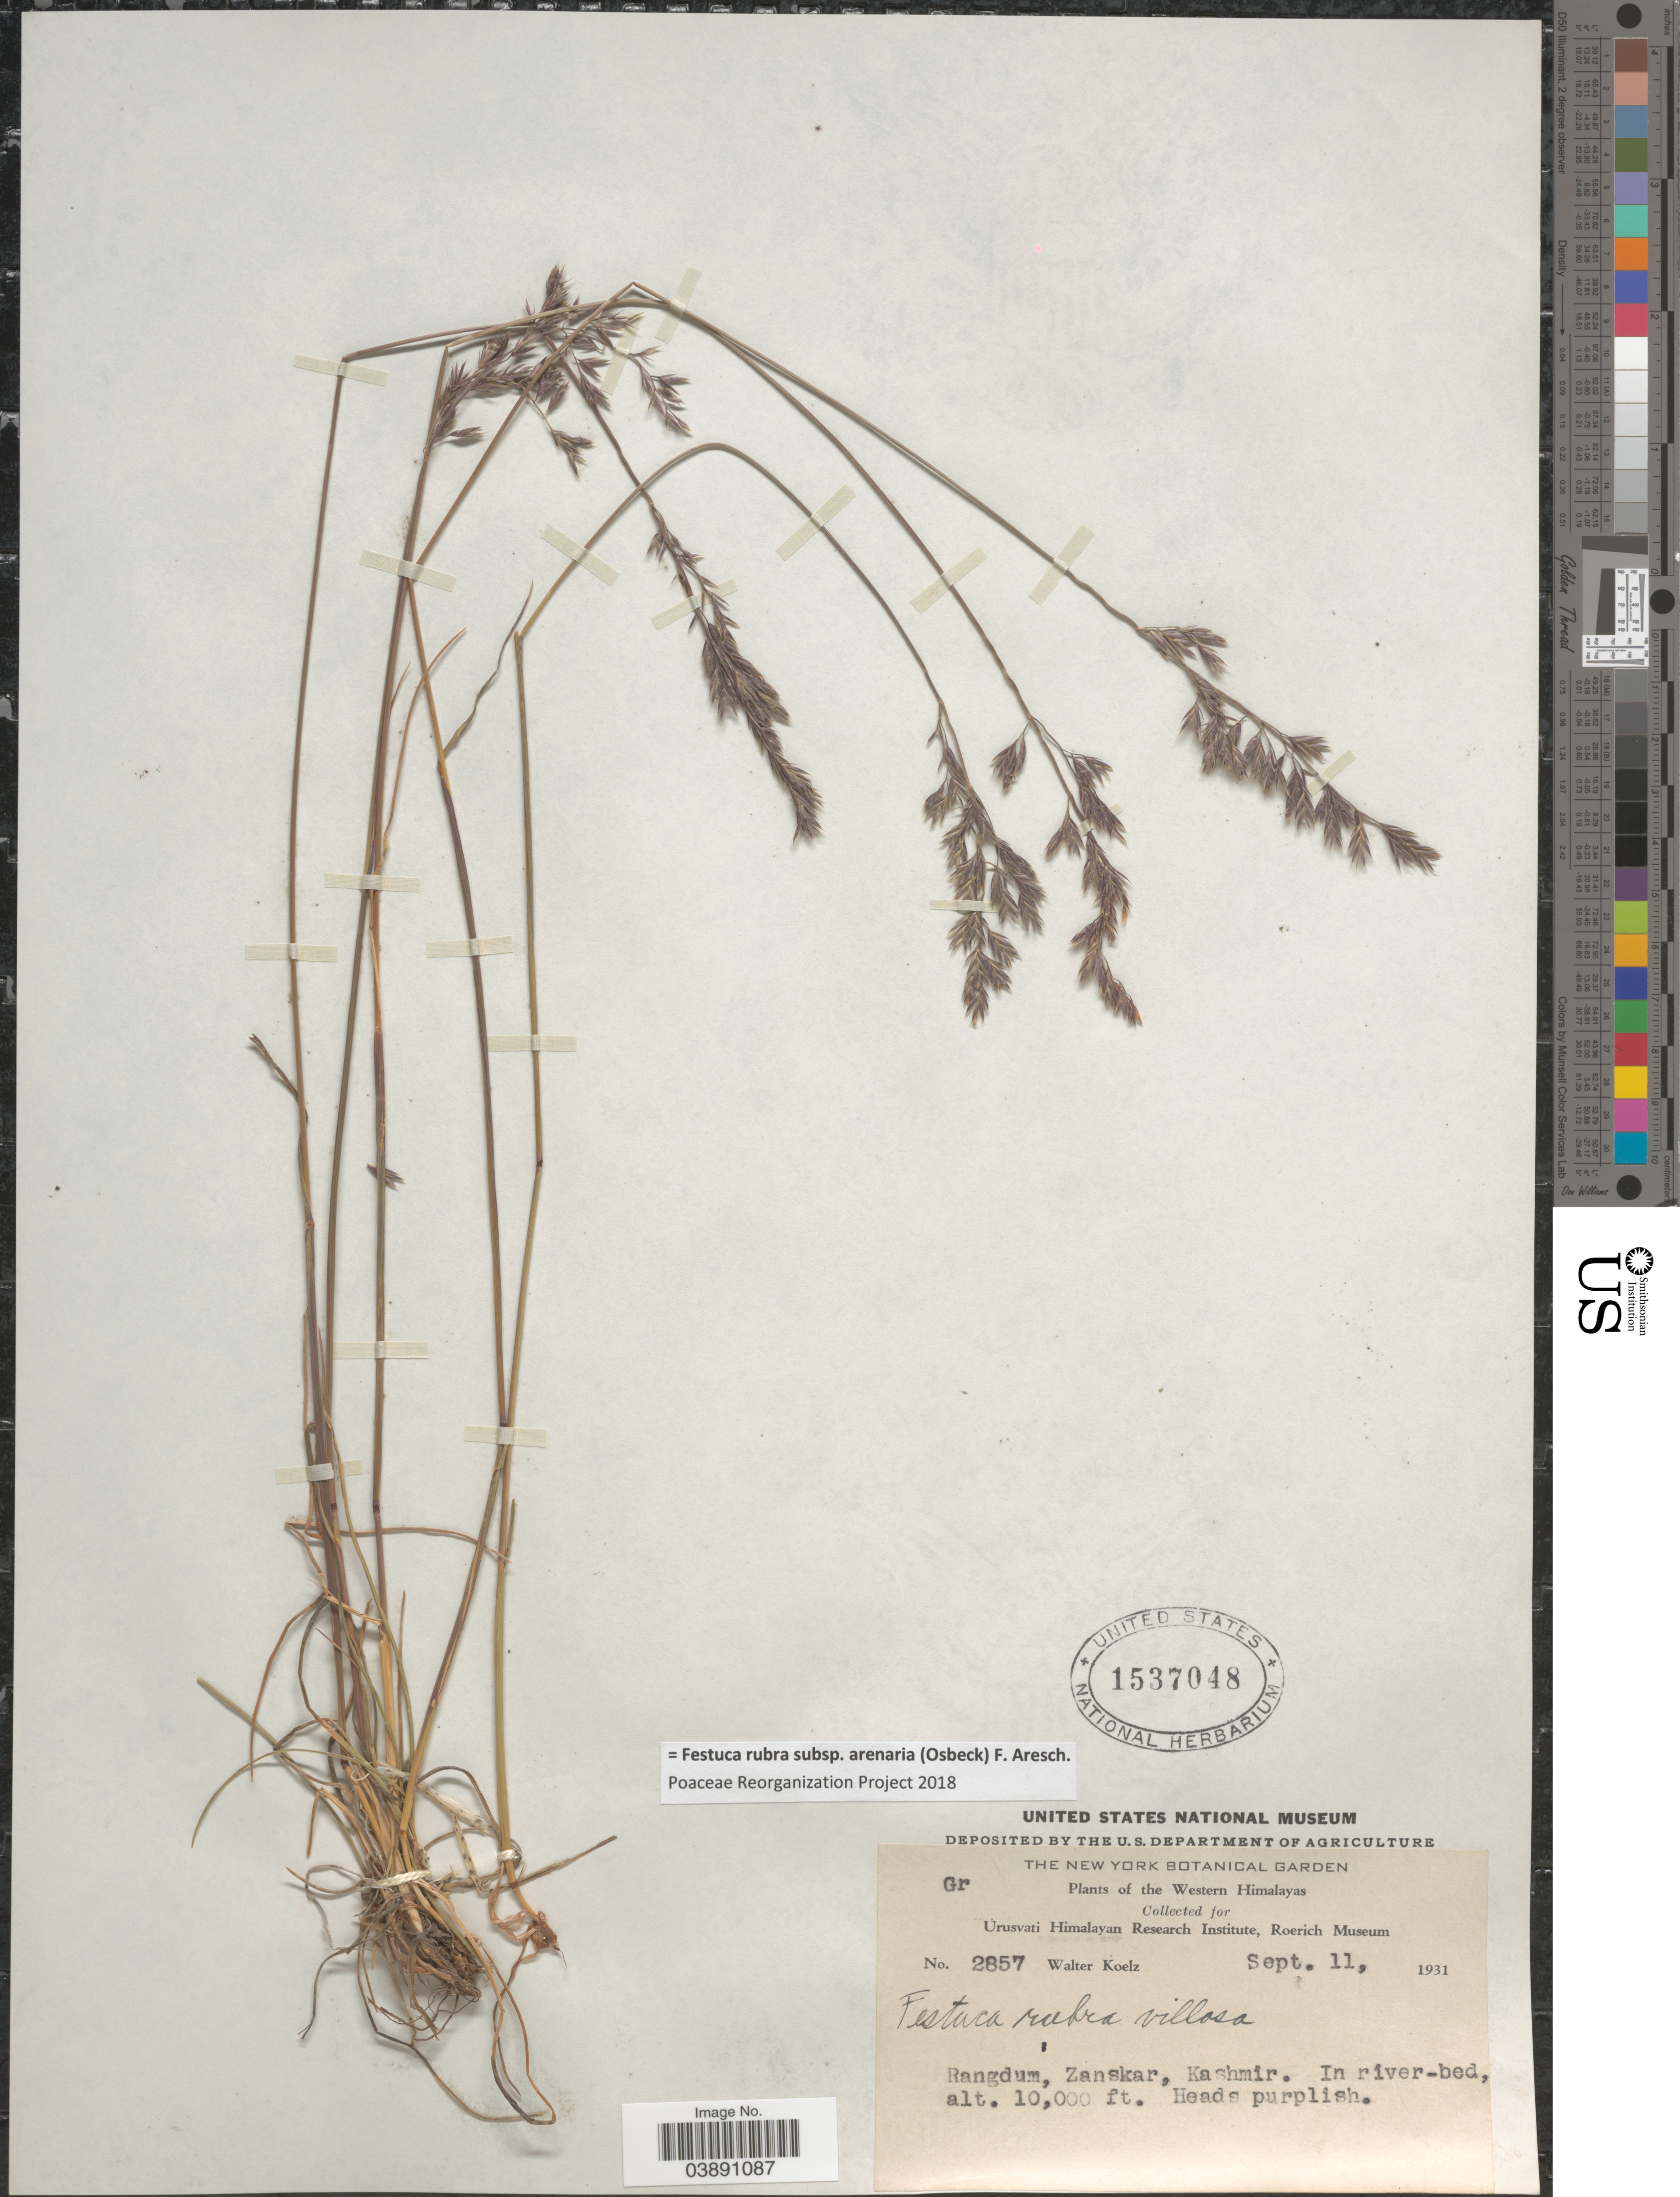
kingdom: Plantae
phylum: Tracheophyta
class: Liliopsida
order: Poales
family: Poaceae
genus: Festuca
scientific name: Festuca rubra subsp. arenaria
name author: (Osbeck) F. Aresch.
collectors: W. N. Koelz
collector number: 2857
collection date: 1931-09-11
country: India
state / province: Jammu and Kashmir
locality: Western Himalayas. Rangdum, Zanskar, Kashmir.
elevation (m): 3048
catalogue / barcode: US 1537048